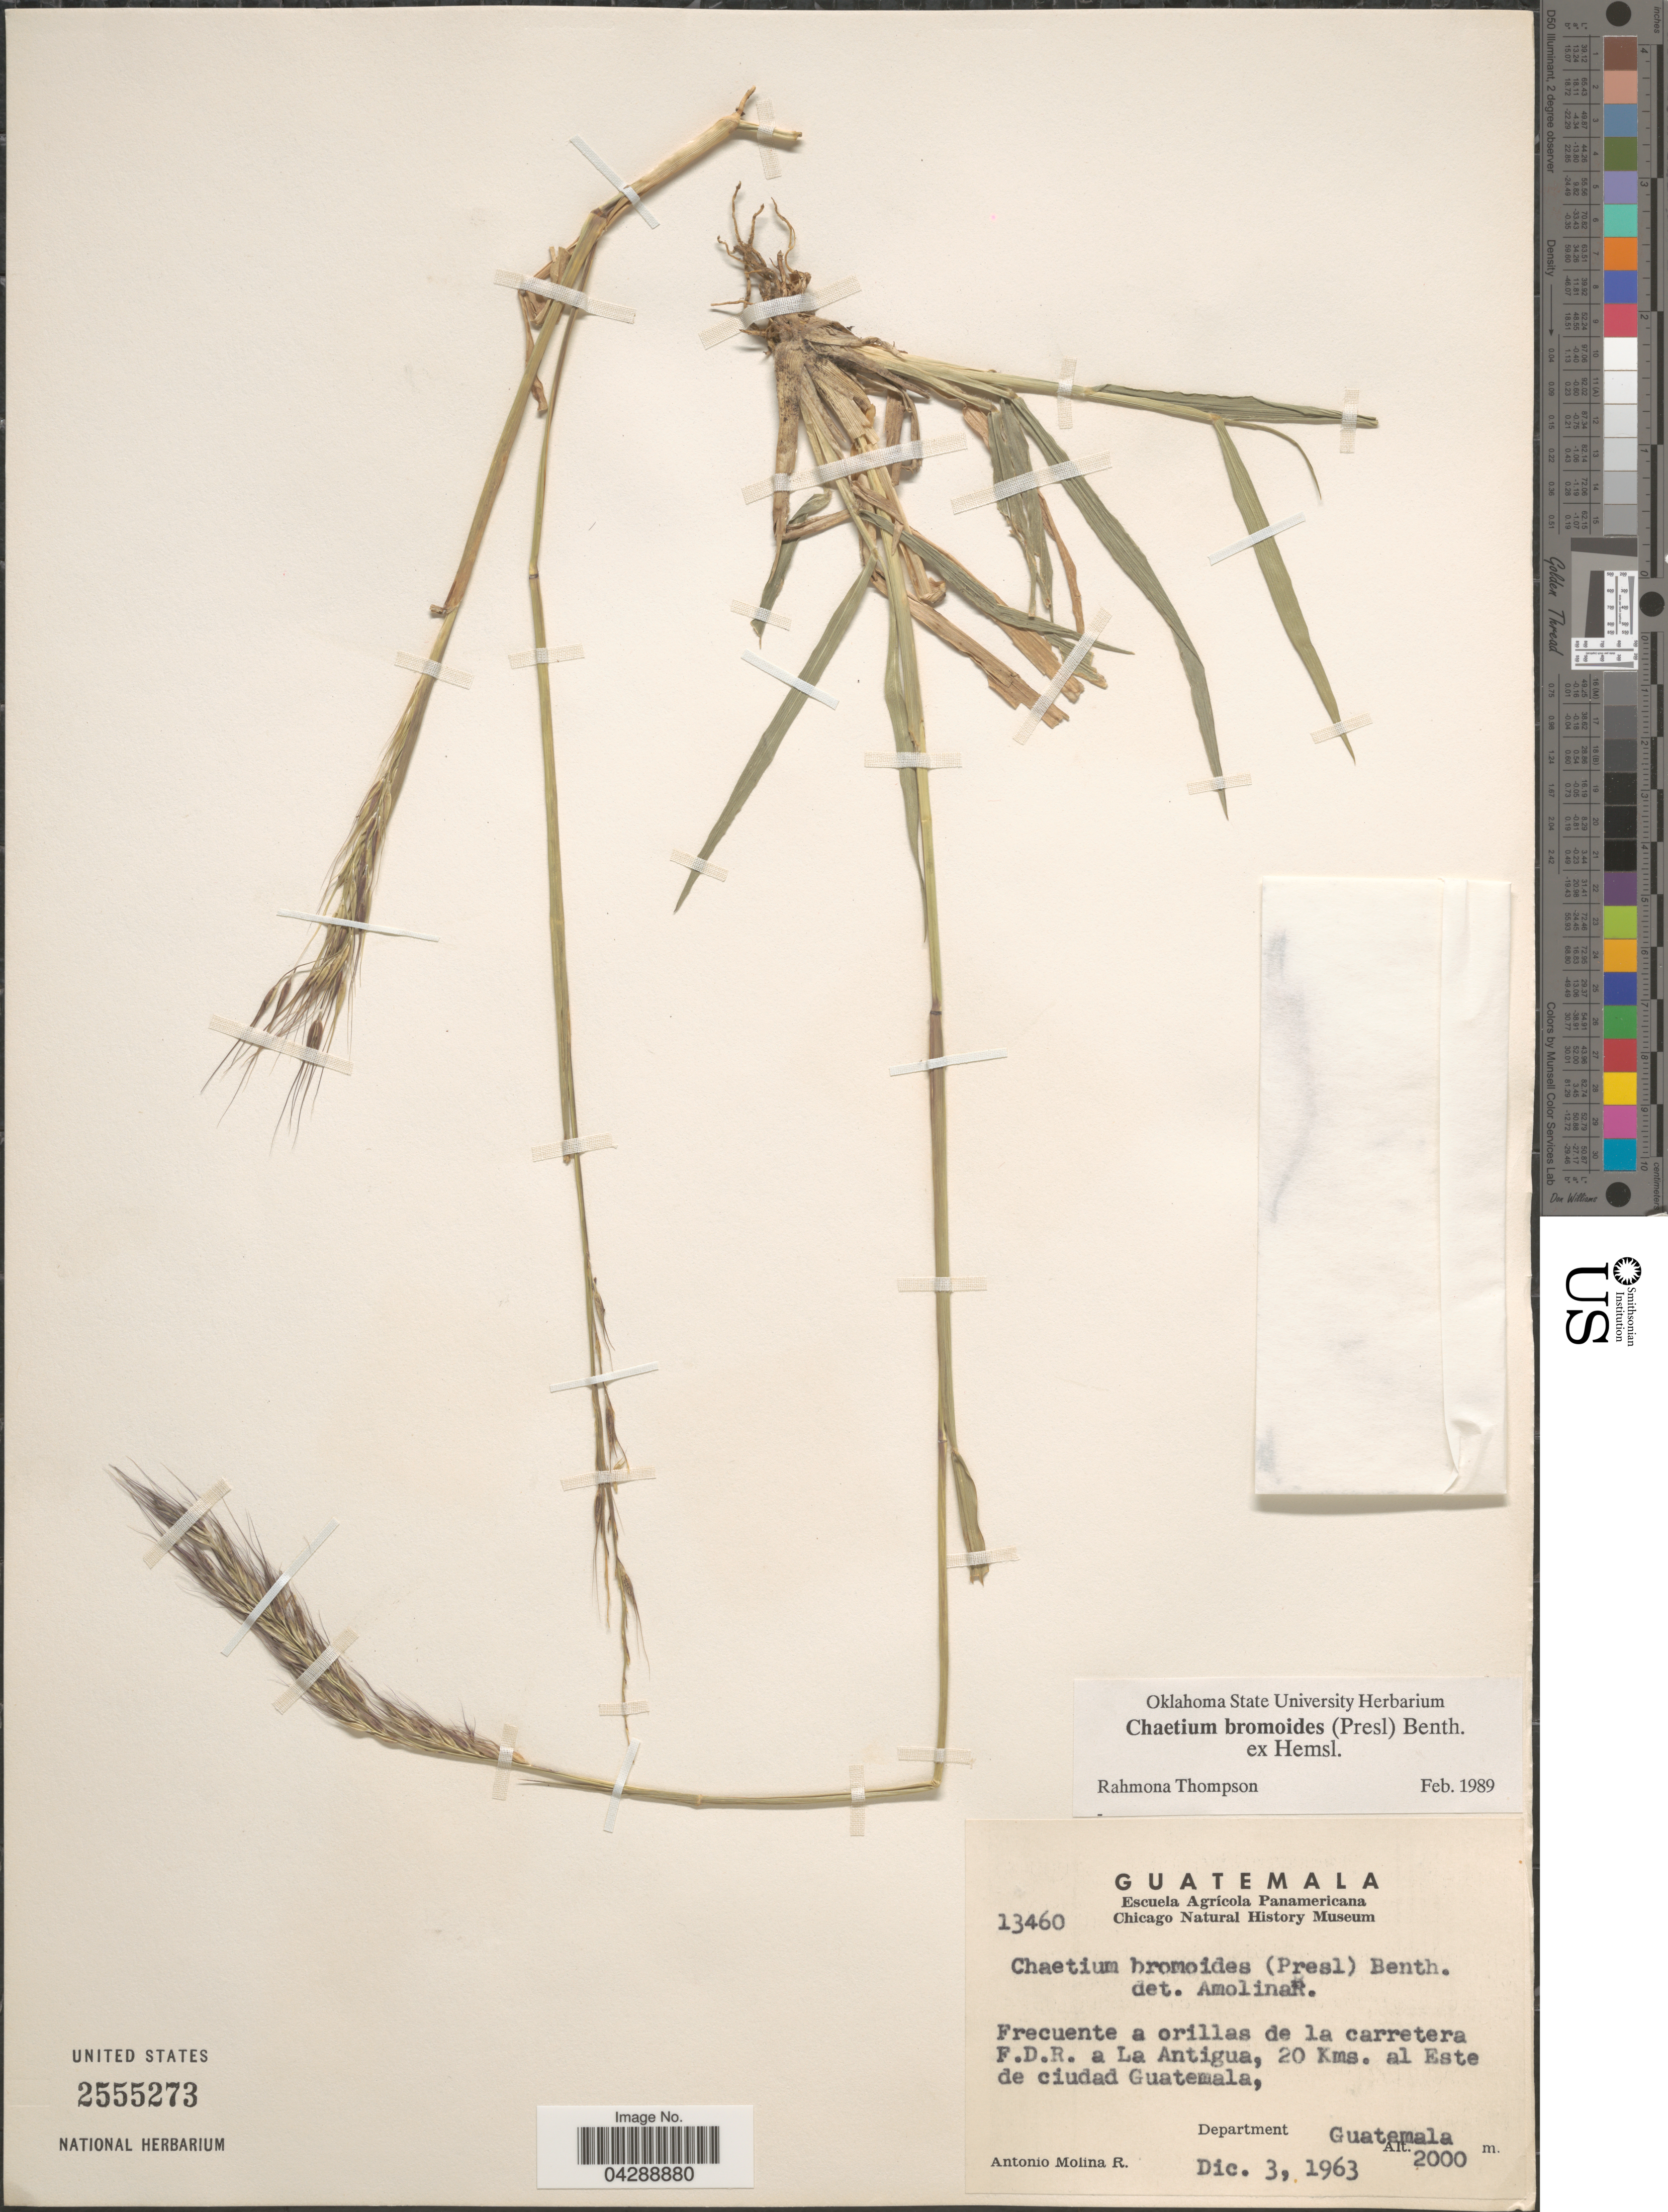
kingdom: Plantae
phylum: Tracheophyta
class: Liliopsida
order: Poales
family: Poaceae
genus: Chaetium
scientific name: Chaetium bromoides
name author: (J. Presl) Benth. ex Hemsl.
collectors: A. Molina R.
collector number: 13460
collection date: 1963-12-03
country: Guatemala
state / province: Guatemala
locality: Frecuente a orillas de la carretera F.D.R. a La Antigua, 20 Kms. al Este de ciudad Guatemala. Department Guatemala.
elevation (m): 2000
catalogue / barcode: US 2555273